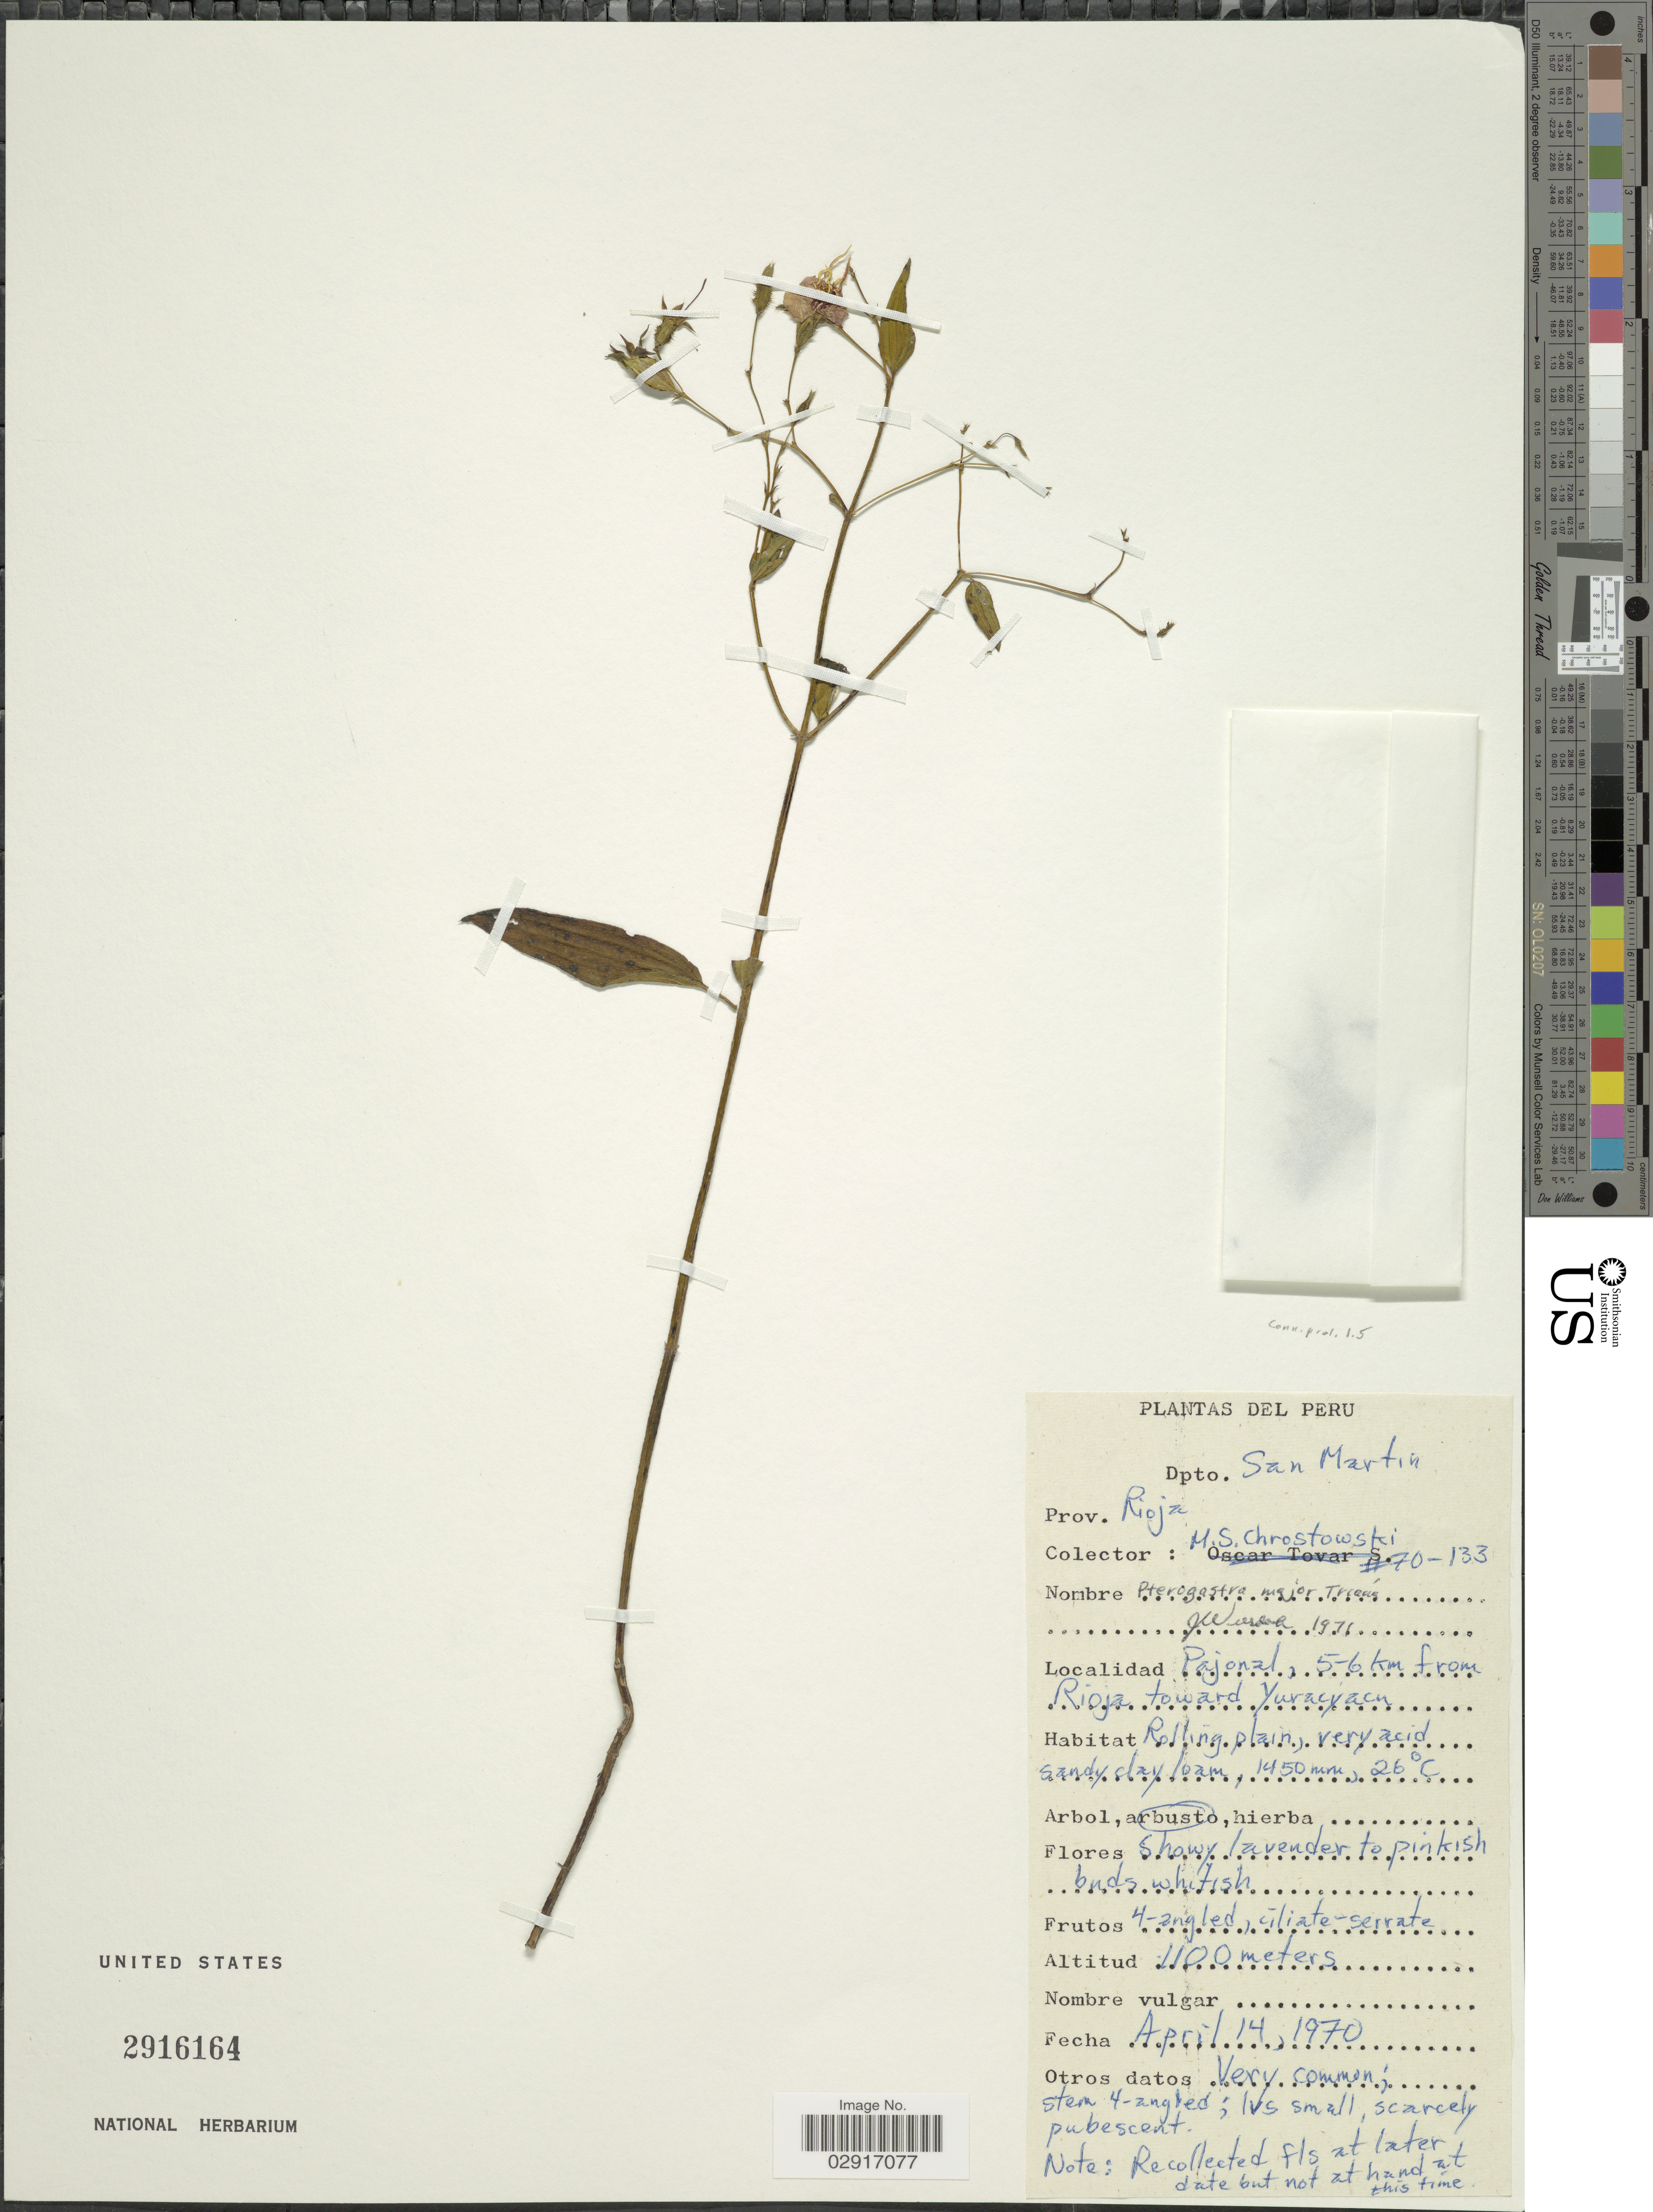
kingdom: Plantae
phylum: Tracheophyta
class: Magnoliopsida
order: Myrtales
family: Melastomataceae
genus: Pterogastra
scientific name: Pterogastra divaricata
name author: (Bonpl.) Naudin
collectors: M. Chrostowski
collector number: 70-133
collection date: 1970-04-14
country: Peru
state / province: San Martín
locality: Pajonal, 5-6 km from Rioja toward Yurayacu.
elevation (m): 1100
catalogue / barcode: US 2916164